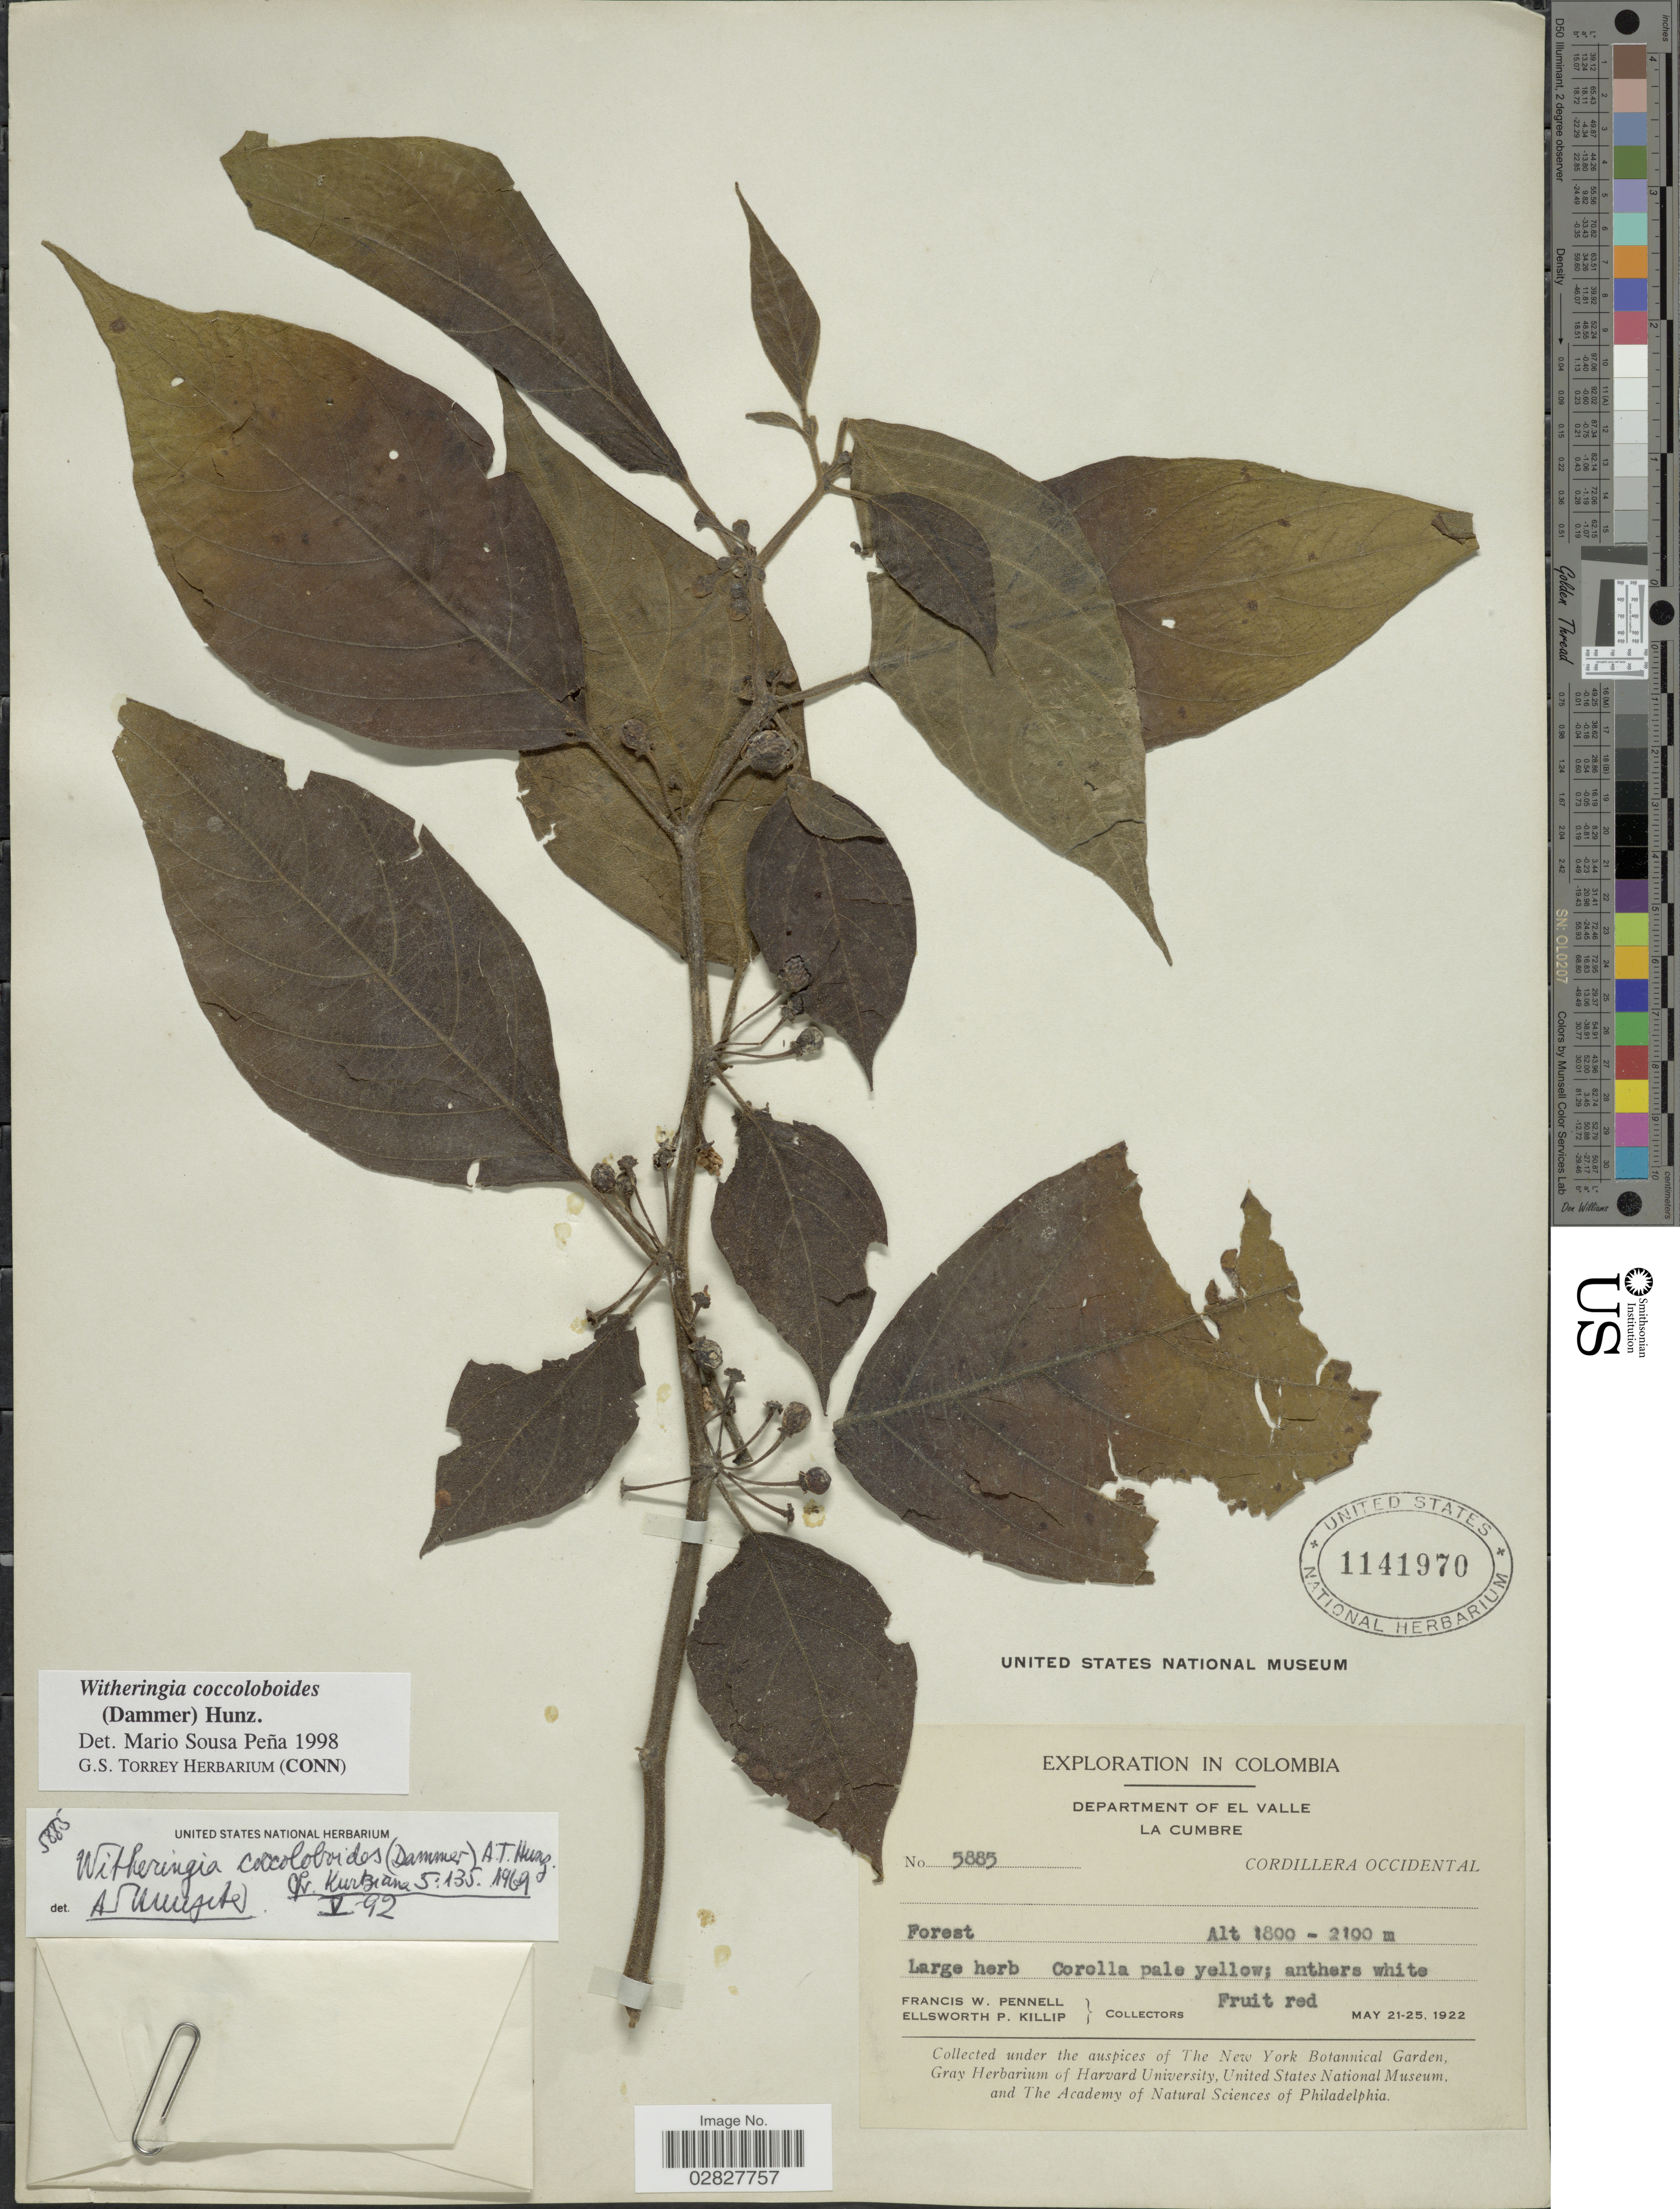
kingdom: Plantae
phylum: Tracheophyta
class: Magnoliopsida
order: Solanales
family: Solanaceae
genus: Witheringia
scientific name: Witheringia coccoloboides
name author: (Dammer) Hunz.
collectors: F. W. Pennell & E. P. Killip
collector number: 5885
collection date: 1922-05-21/1922-05-25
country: Colombia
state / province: Valle del Cauca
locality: Department of El Valle, La Cumbre, Cordillera Occidental.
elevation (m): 1800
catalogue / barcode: US 1141970